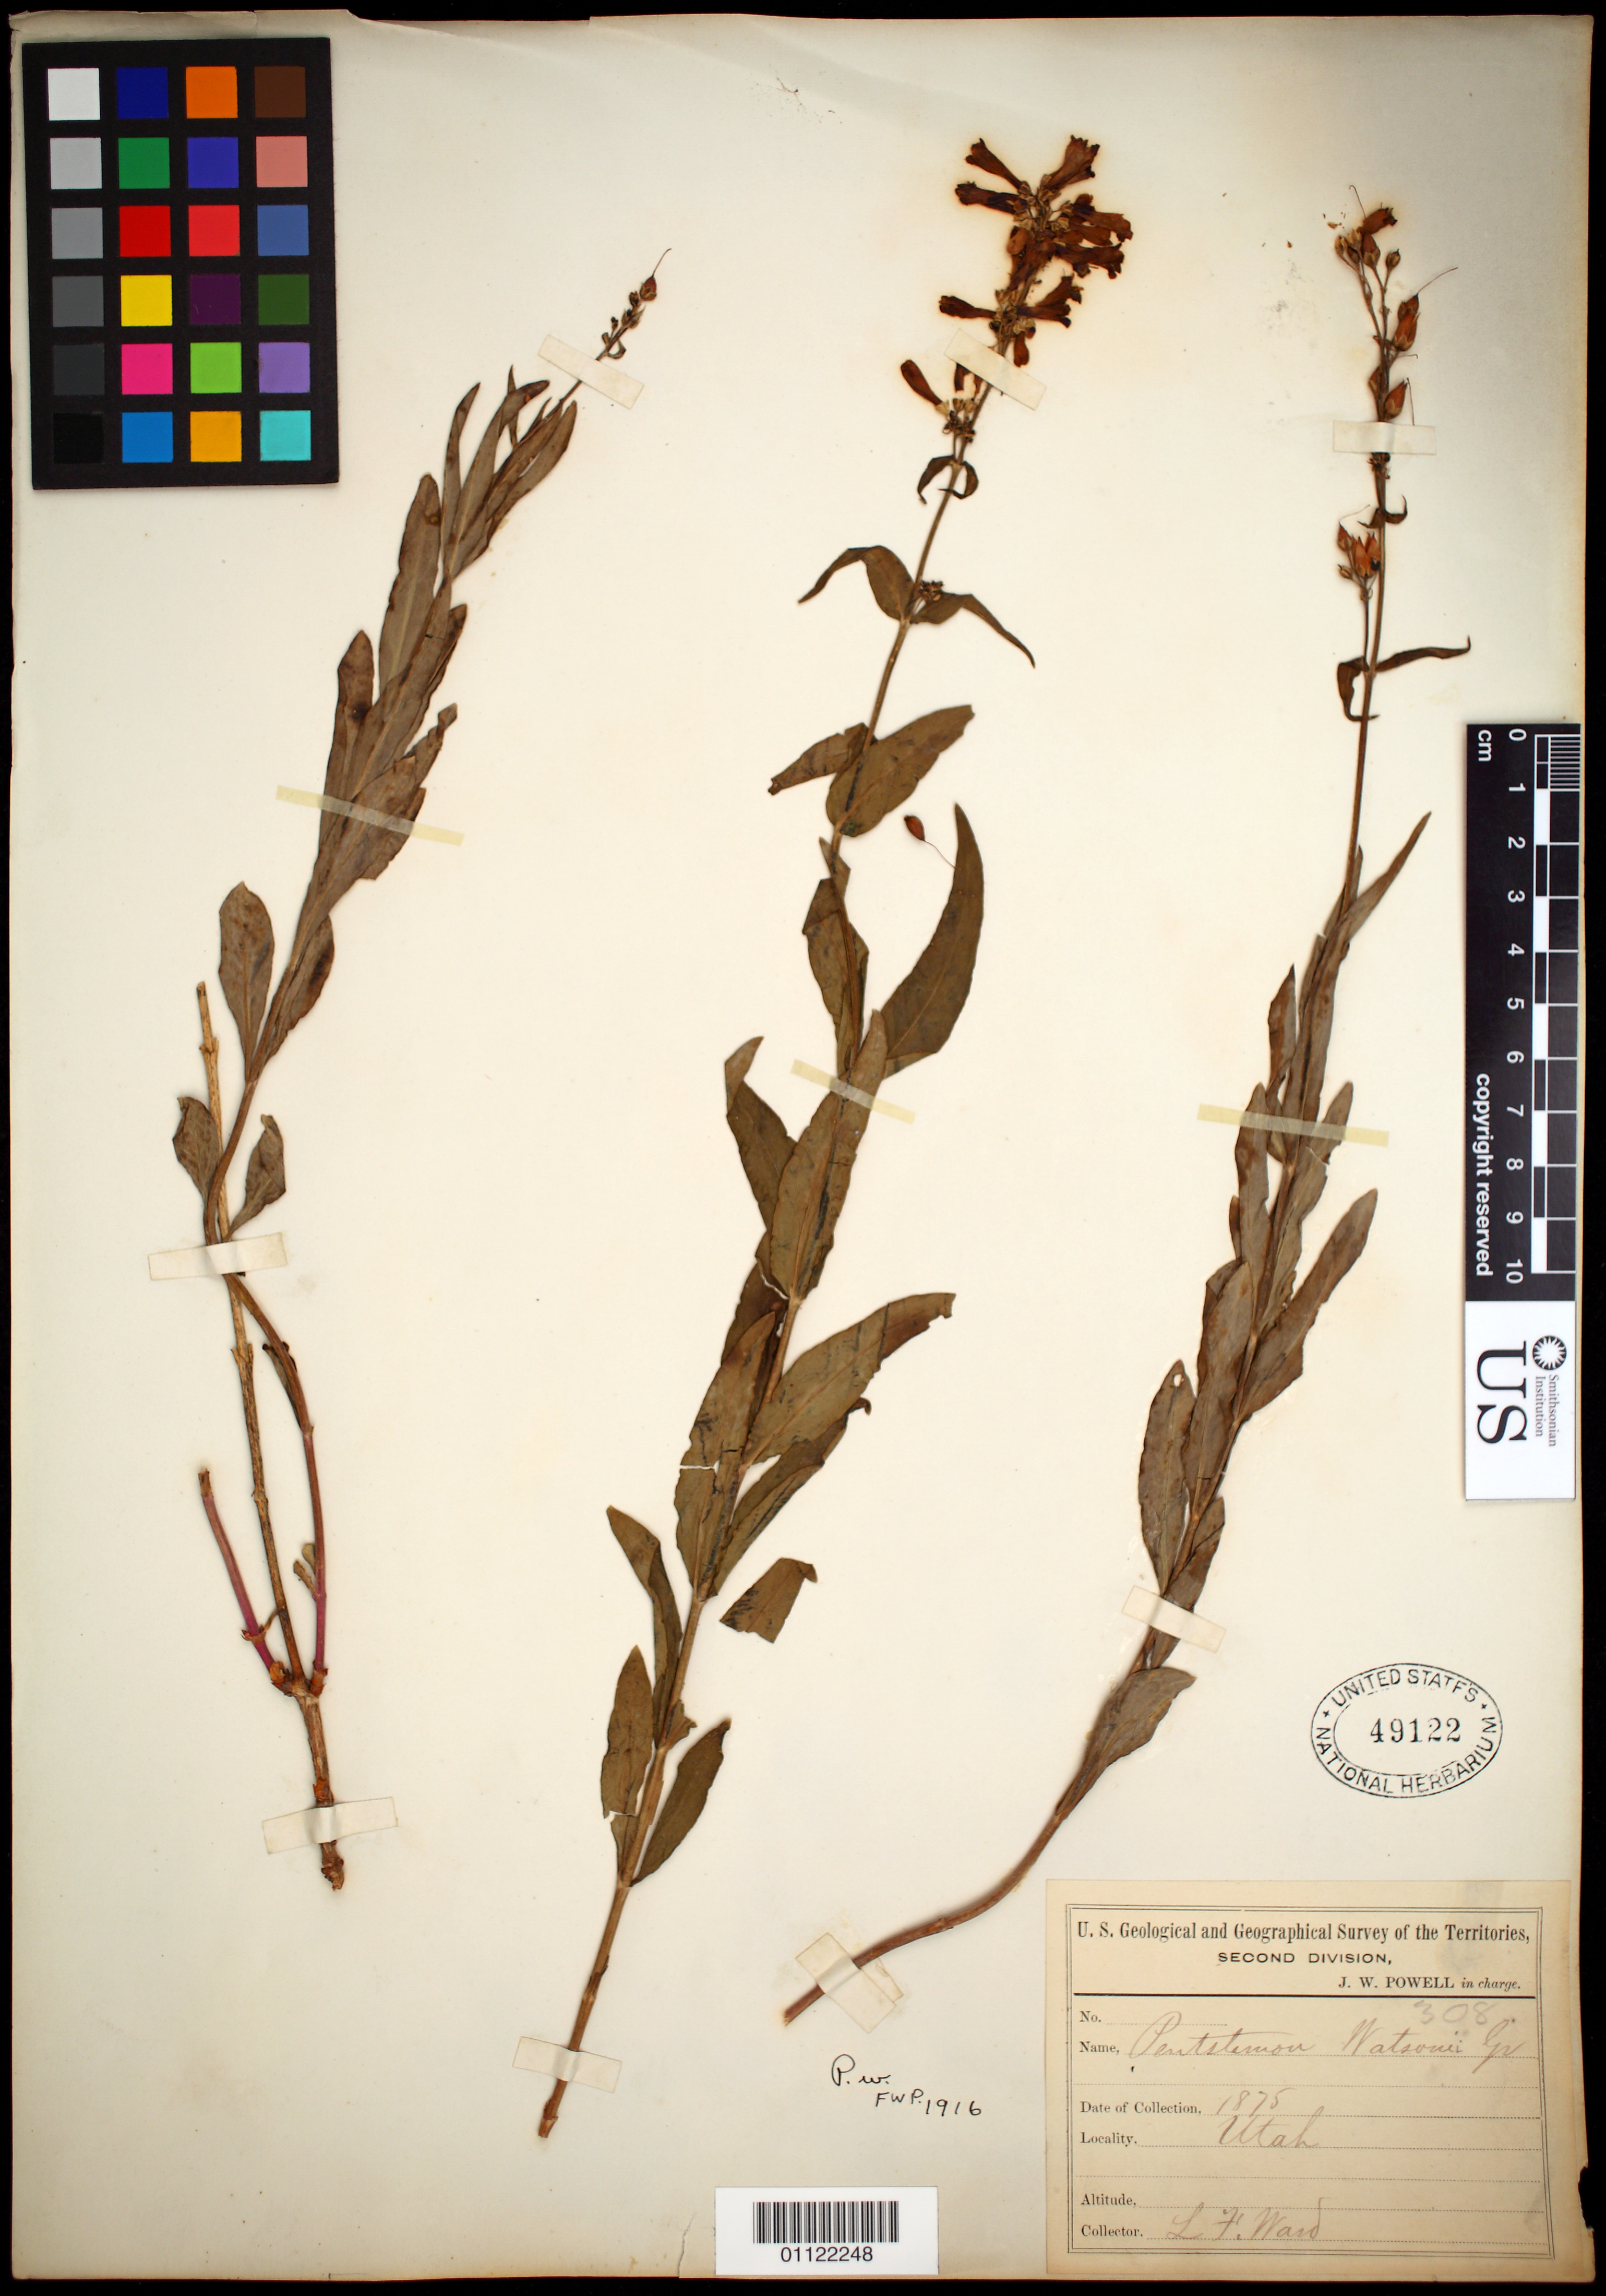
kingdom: Plantae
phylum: Tracheophyta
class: Magnoliopsida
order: Lamiales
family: Plantaginaceae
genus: Penstemon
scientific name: Penstemon watsonii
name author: A. Gray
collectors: L. F. Ward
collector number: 308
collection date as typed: ---1875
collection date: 1875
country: United States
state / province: Utah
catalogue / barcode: US 49122